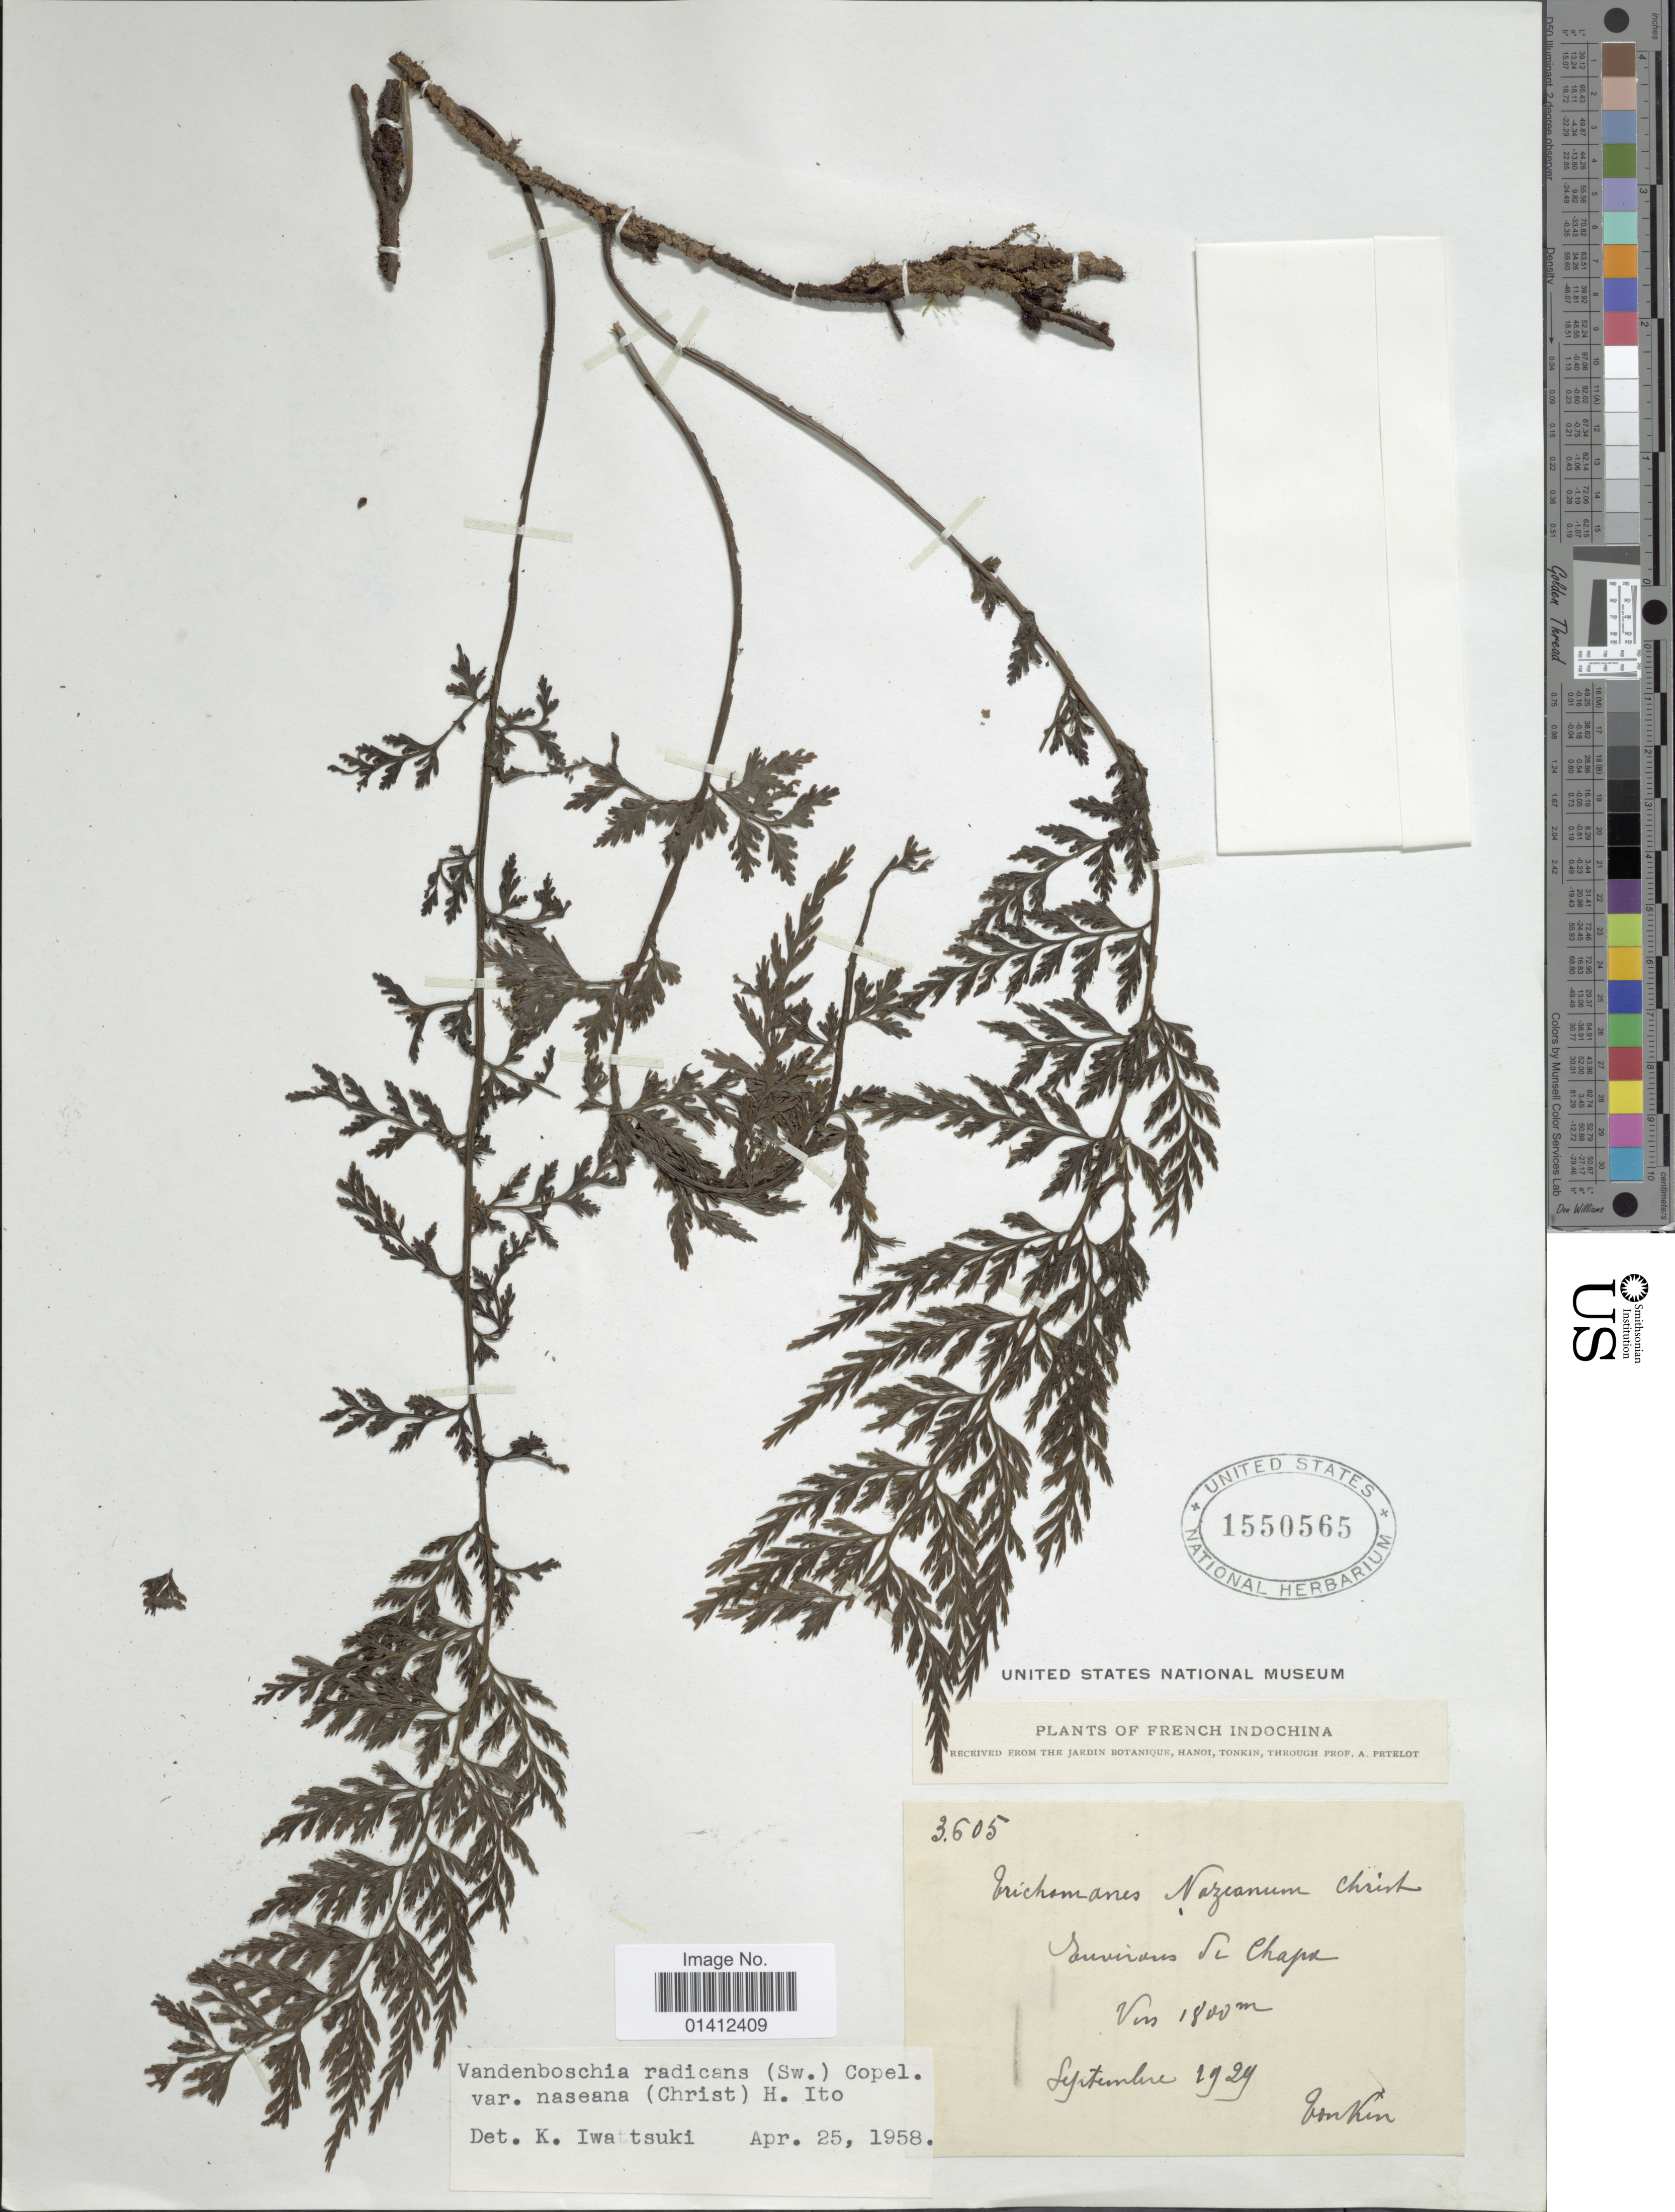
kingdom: Plantae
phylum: Tracheophyta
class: Polypodiopsida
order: Hymenophyllales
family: Hymenophyllaceae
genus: Vandenboschia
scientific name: Vandenboschia radicans var. naseana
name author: (Christ) H. Itô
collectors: A. Petelot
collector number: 3605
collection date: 1929-09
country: Vietnam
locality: Tonkin. Environs de Chapa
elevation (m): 1800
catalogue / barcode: US 1550565